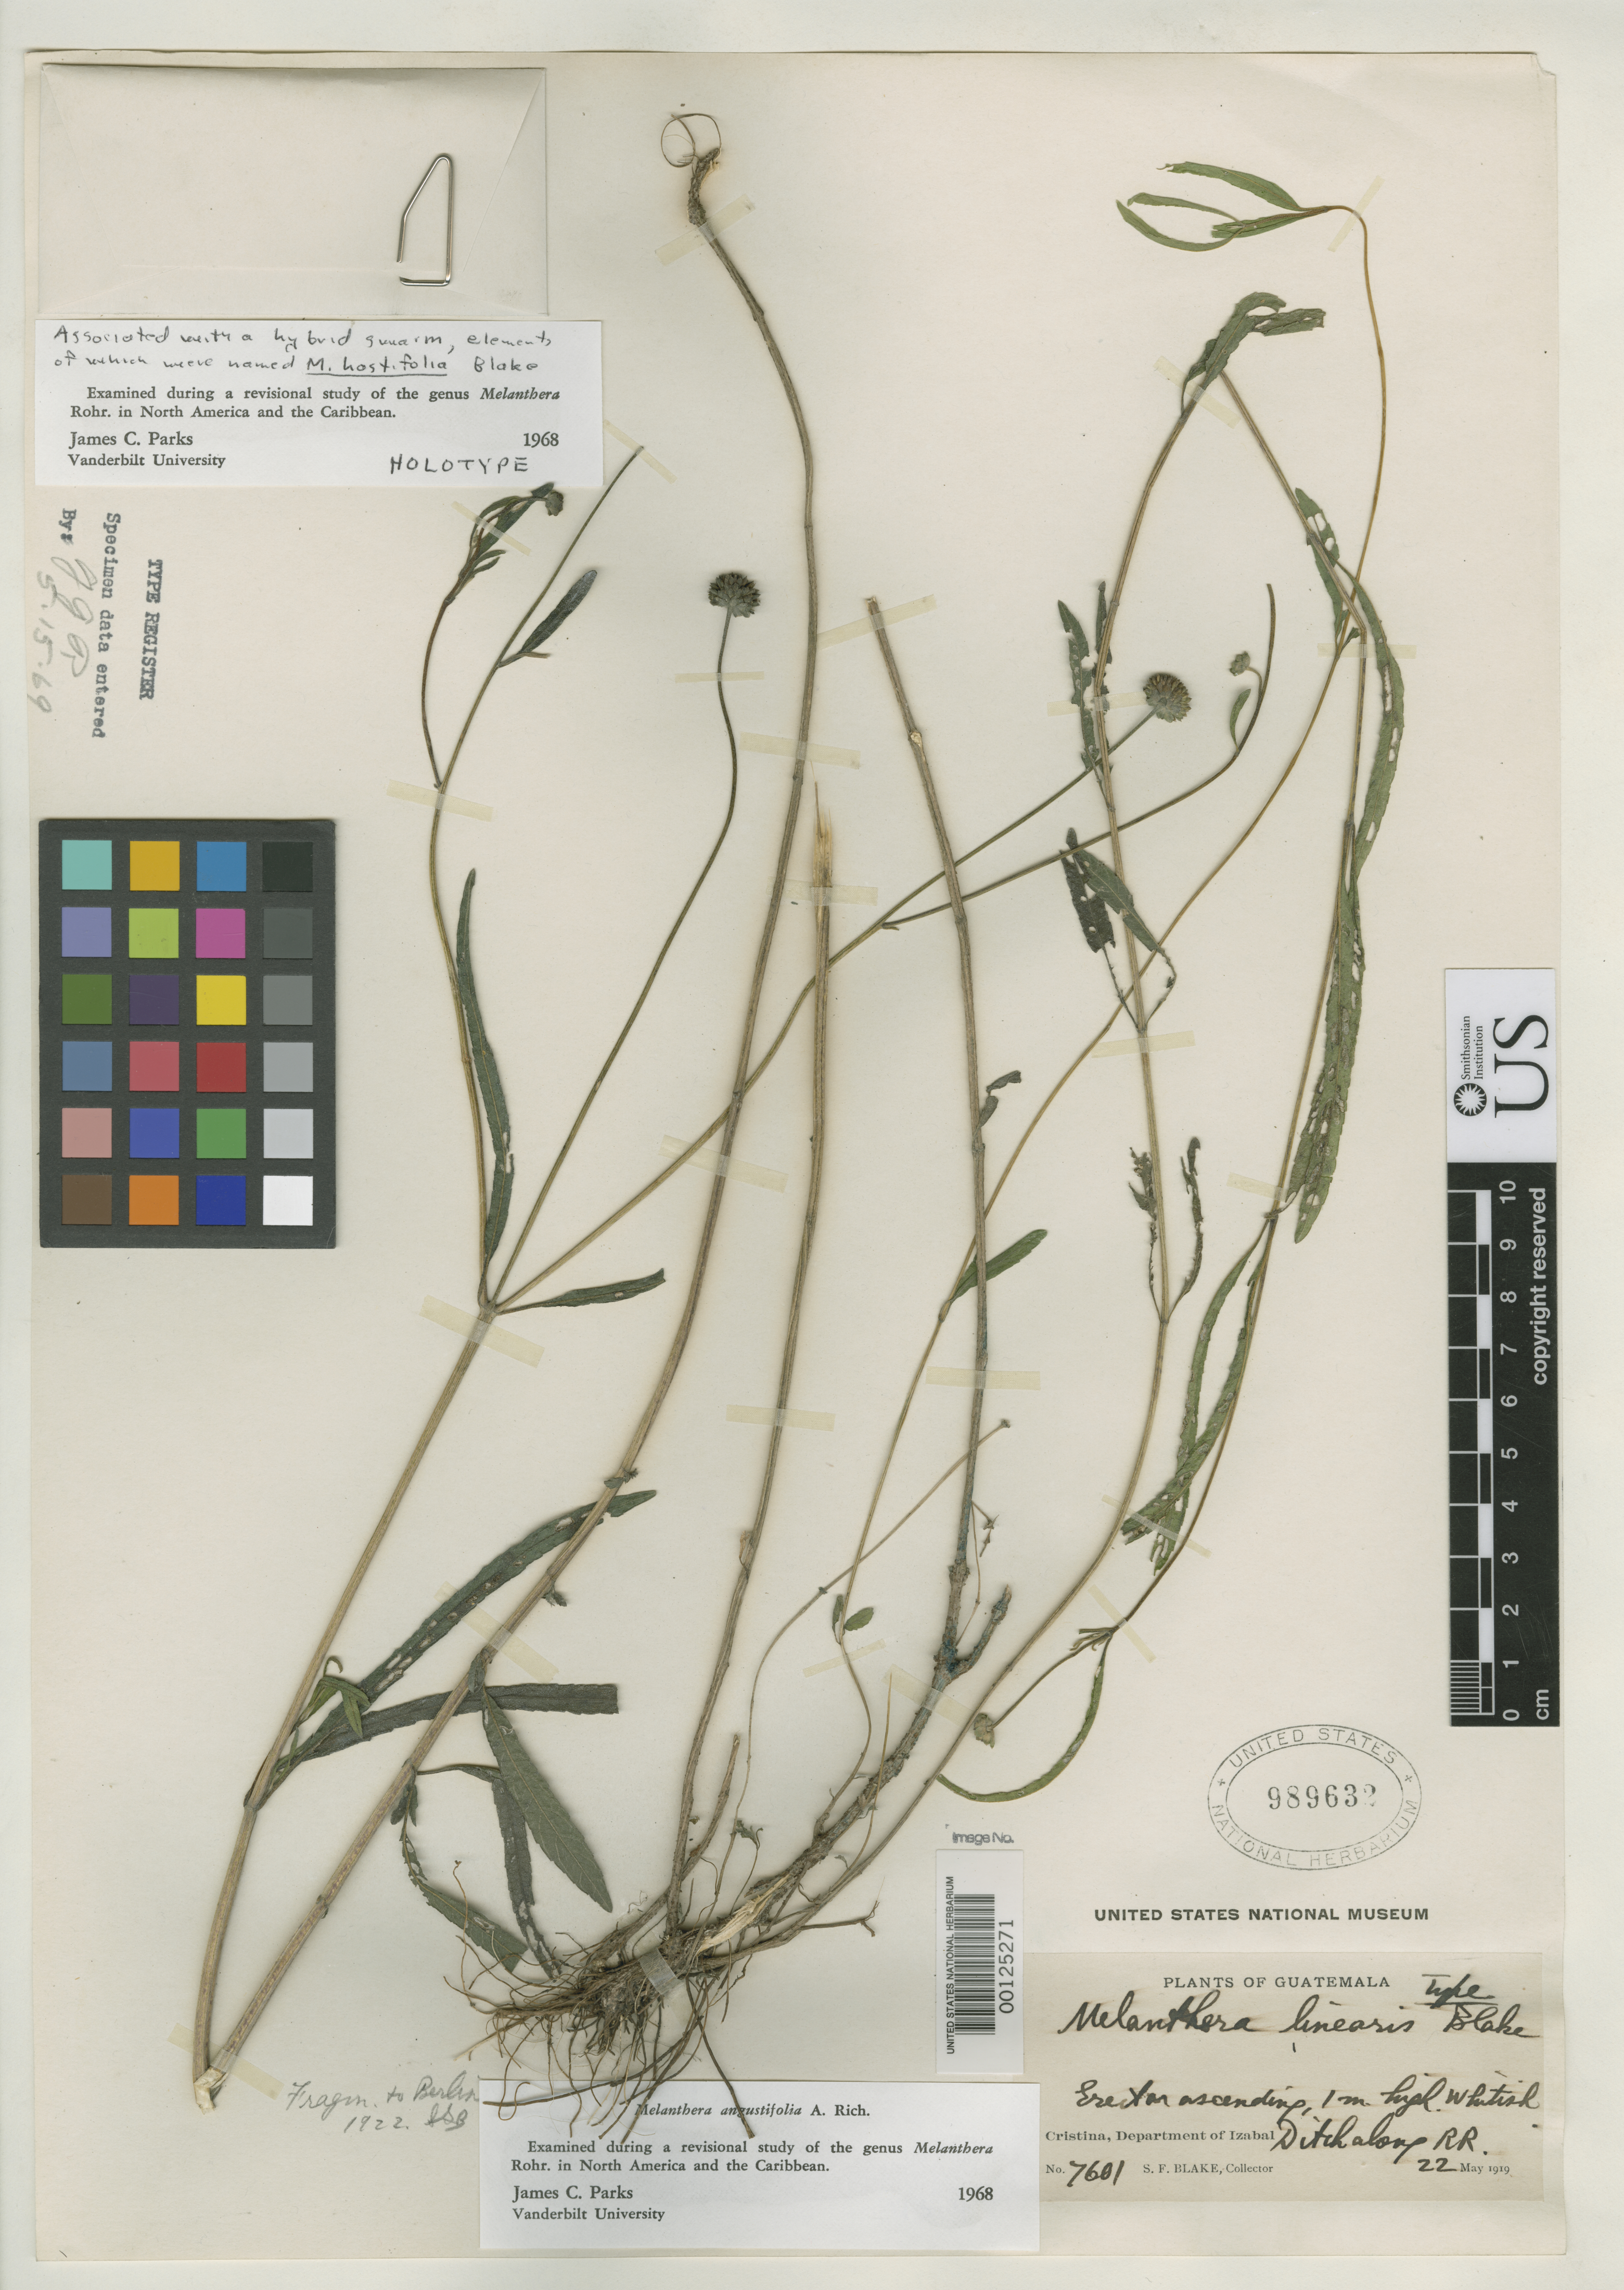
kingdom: Plantae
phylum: Tracheophyta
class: Magnoliopsida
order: Asterales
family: Asteraceae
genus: Melanthera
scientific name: Melanthera linearis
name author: S.F. Blake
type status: Holotype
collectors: S. Blake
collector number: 7601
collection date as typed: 22 May 1919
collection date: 1919-05-22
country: Guatemala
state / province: Izabal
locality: Cristina.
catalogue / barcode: US 989632